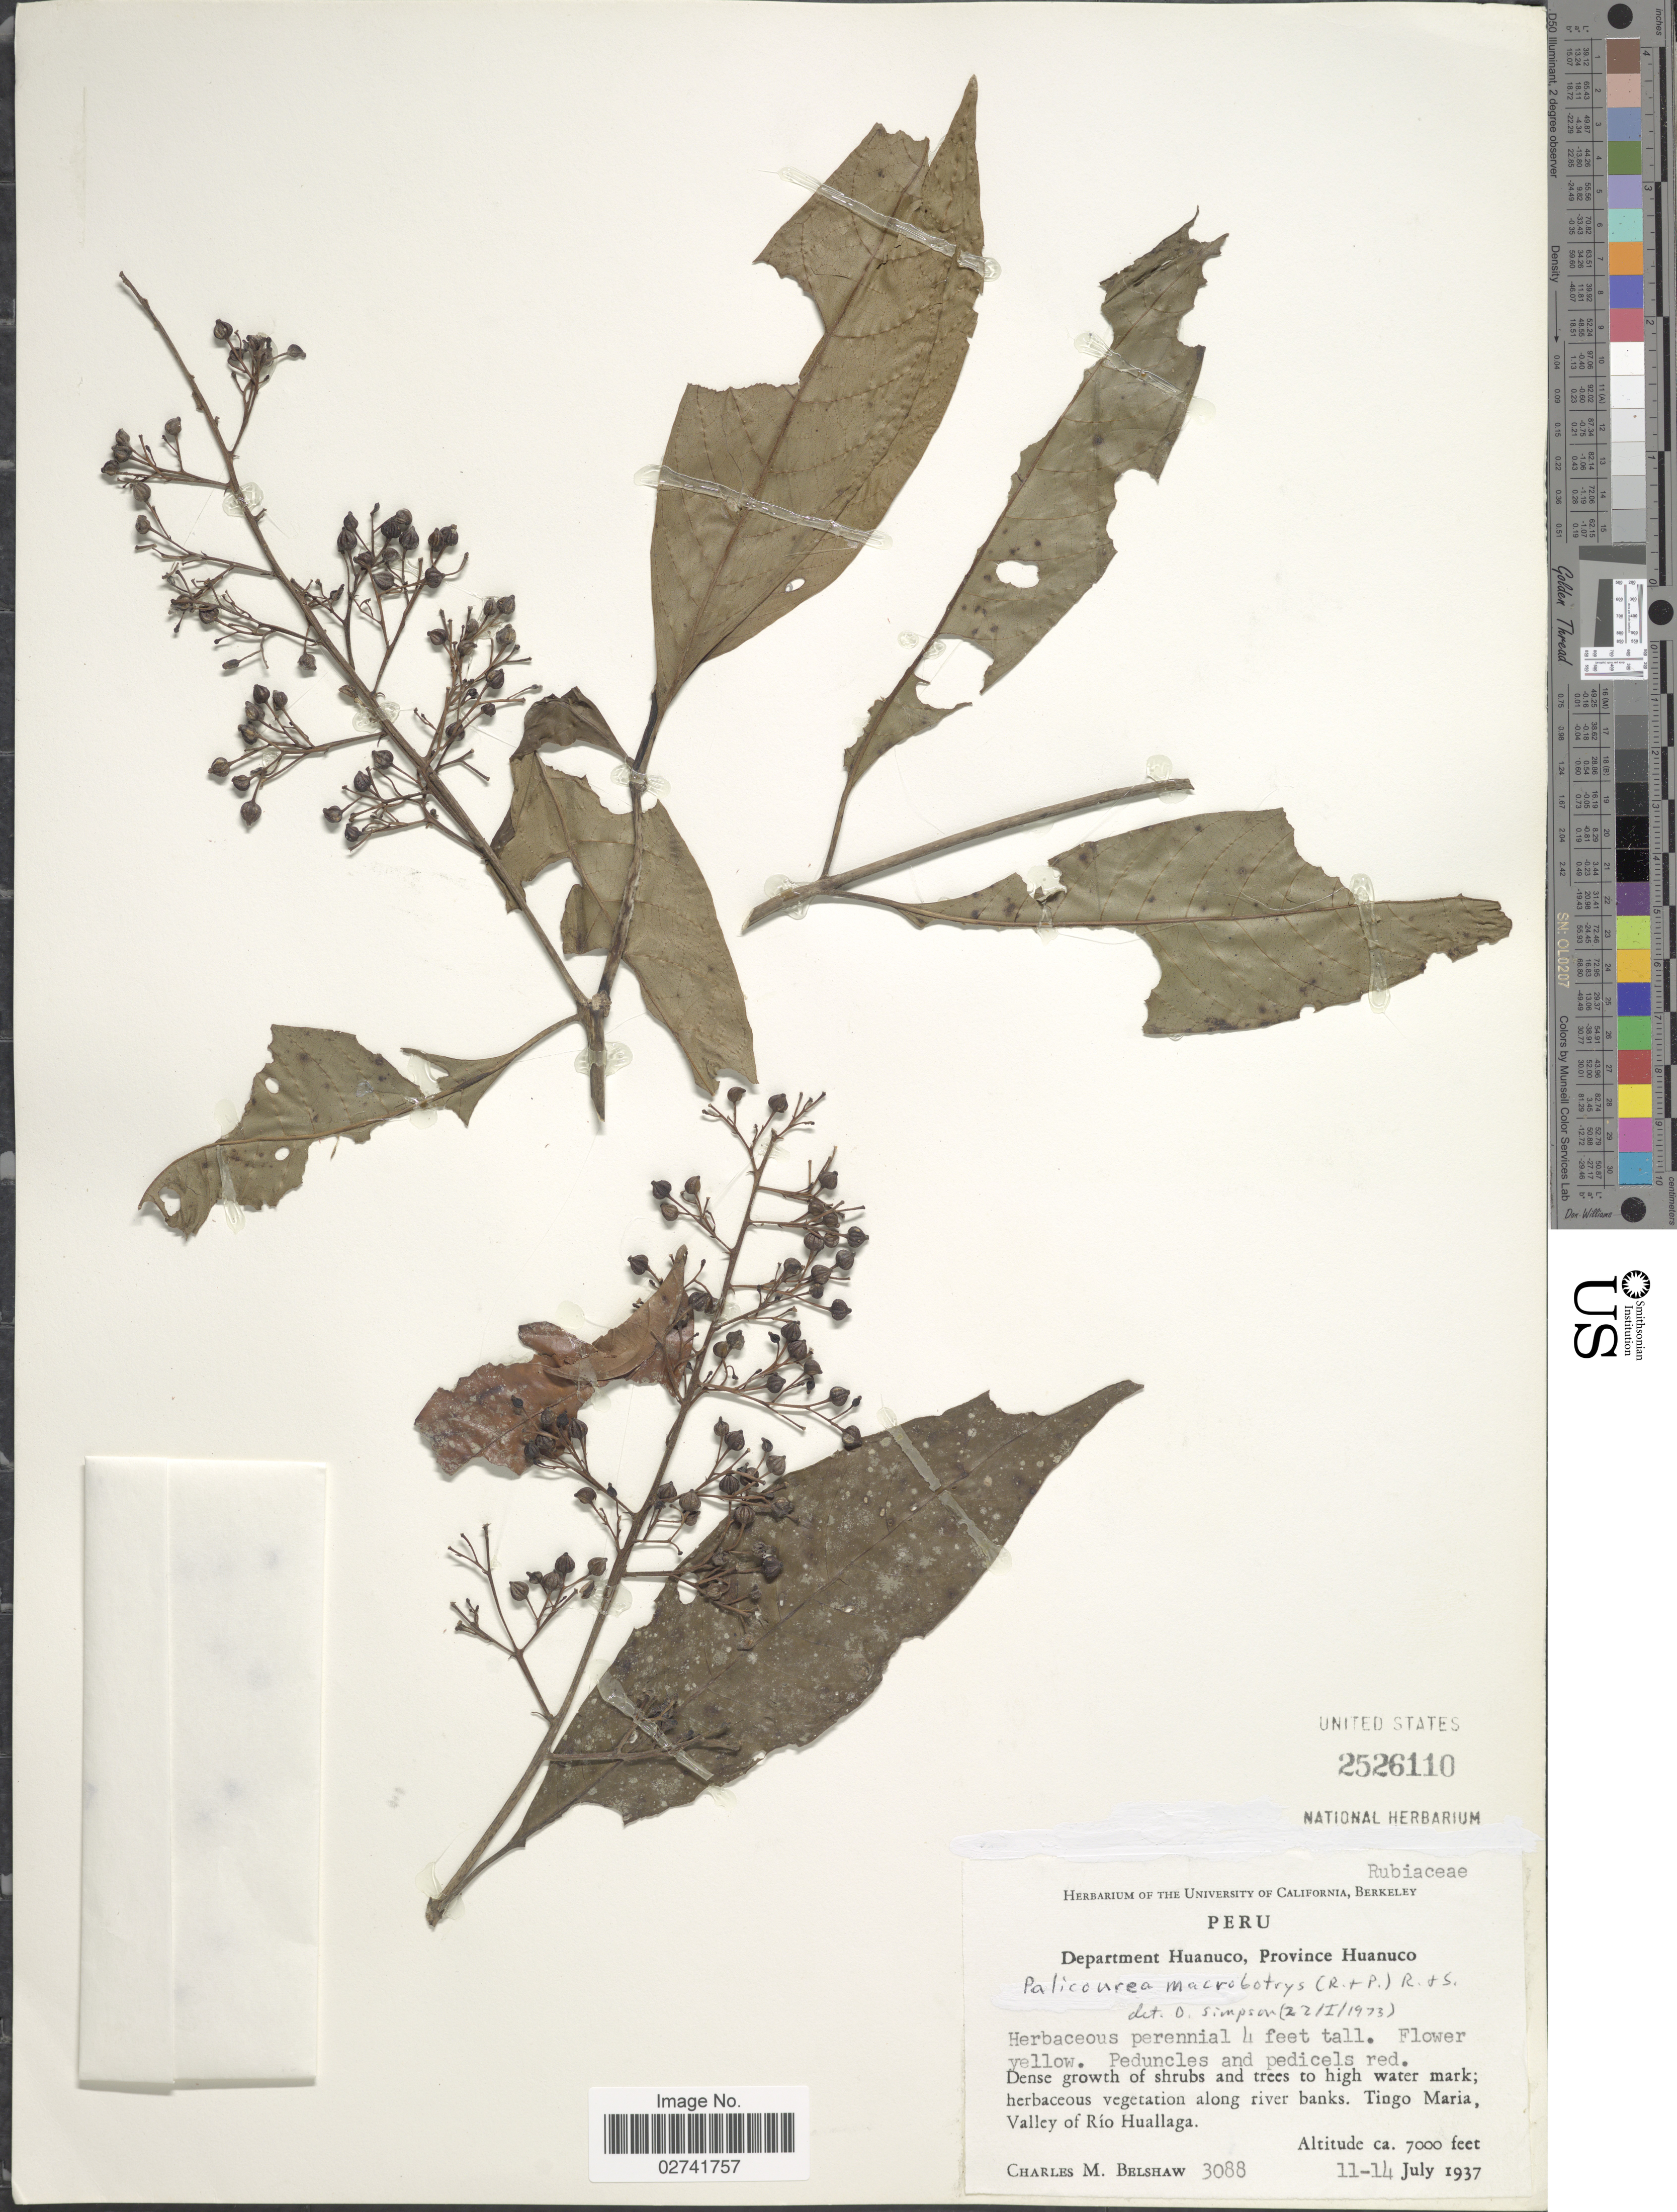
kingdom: Plantae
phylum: Tracheophyta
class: Magnoliopsida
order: Gentianales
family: Rubiaceae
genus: Palicourea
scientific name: Palicourea macrobotrys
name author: (Ruiz & Pav.) Schult.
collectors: C. Shaw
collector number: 3088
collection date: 1937-07-11/1937-07-14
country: Peru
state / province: Huánuco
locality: Department Huanuco. Tingo Maria, Valley of Rio Huallaga.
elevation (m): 2134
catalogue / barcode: US 2526110